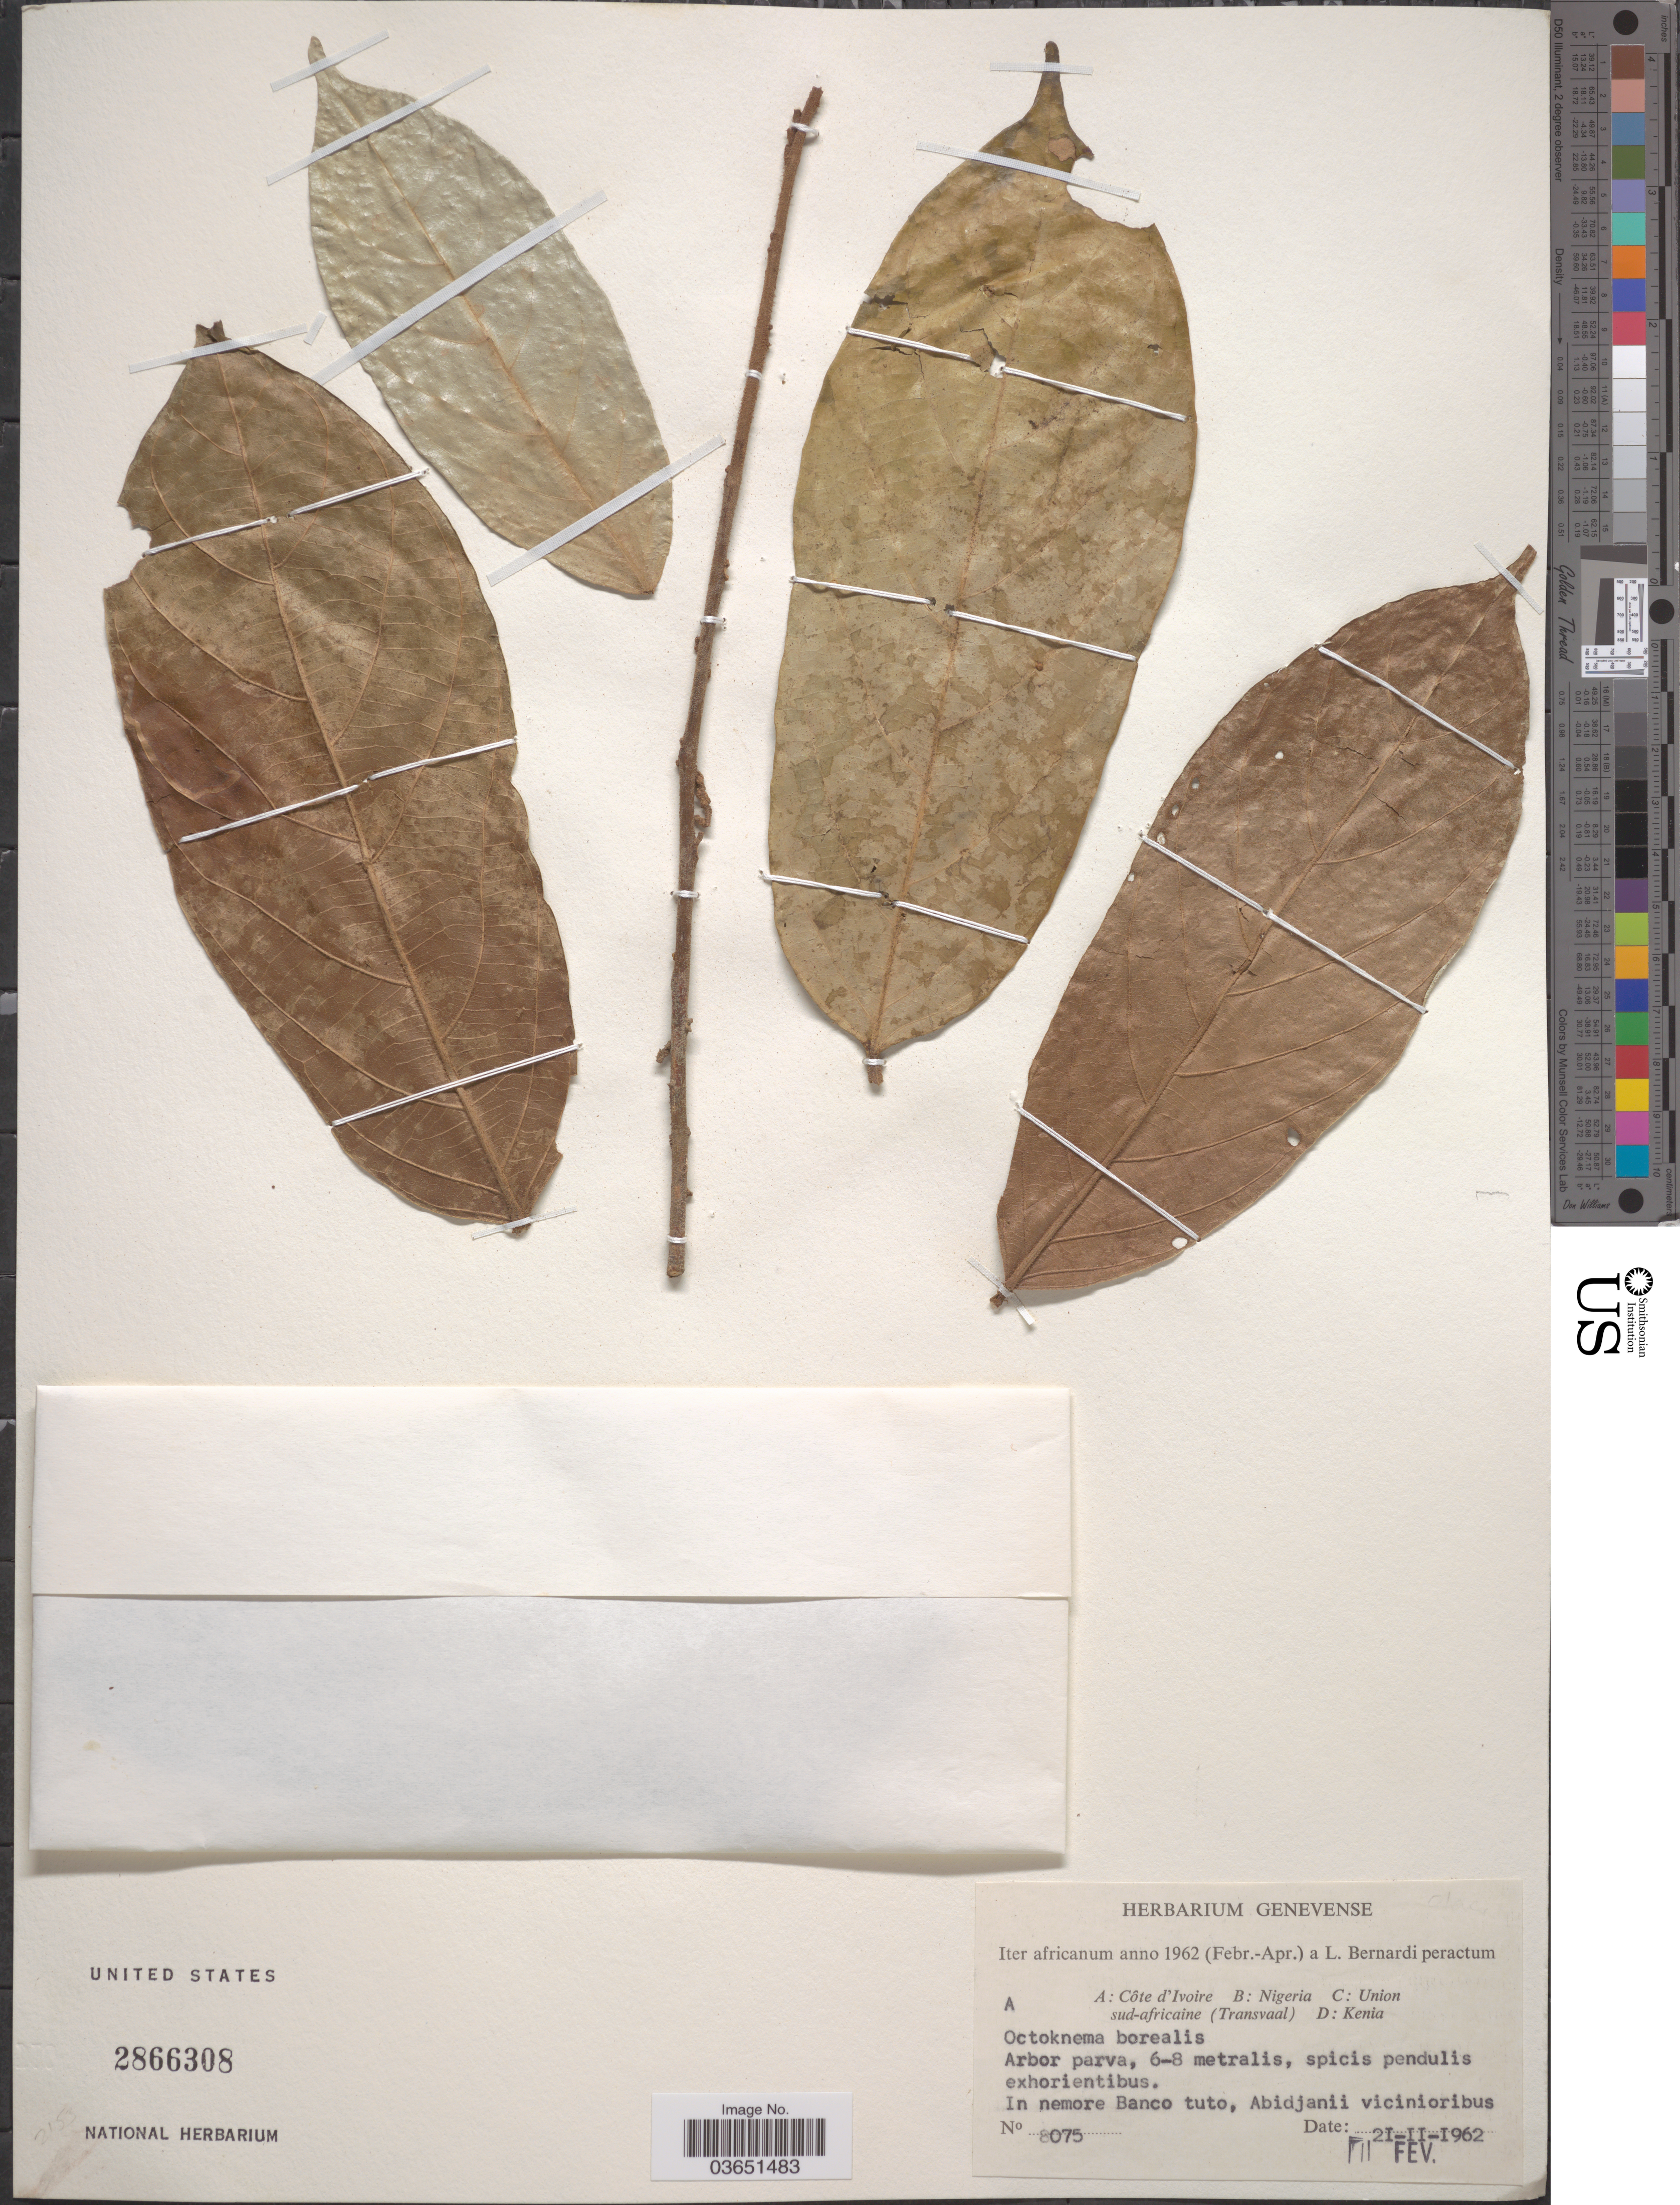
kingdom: Plantae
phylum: Tracheophyta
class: Magnoliopsida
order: Santalales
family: Octoknemaceae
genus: Octoknema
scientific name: Octoknema borealis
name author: Hutch. & Dalziel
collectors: L. Bernardi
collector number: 8075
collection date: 1962-02-21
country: Ivory Coast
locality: Côte d'Ivoire. In nemore Banco tuto, Abidjanii vicinioribus.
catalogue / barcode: US 2866308